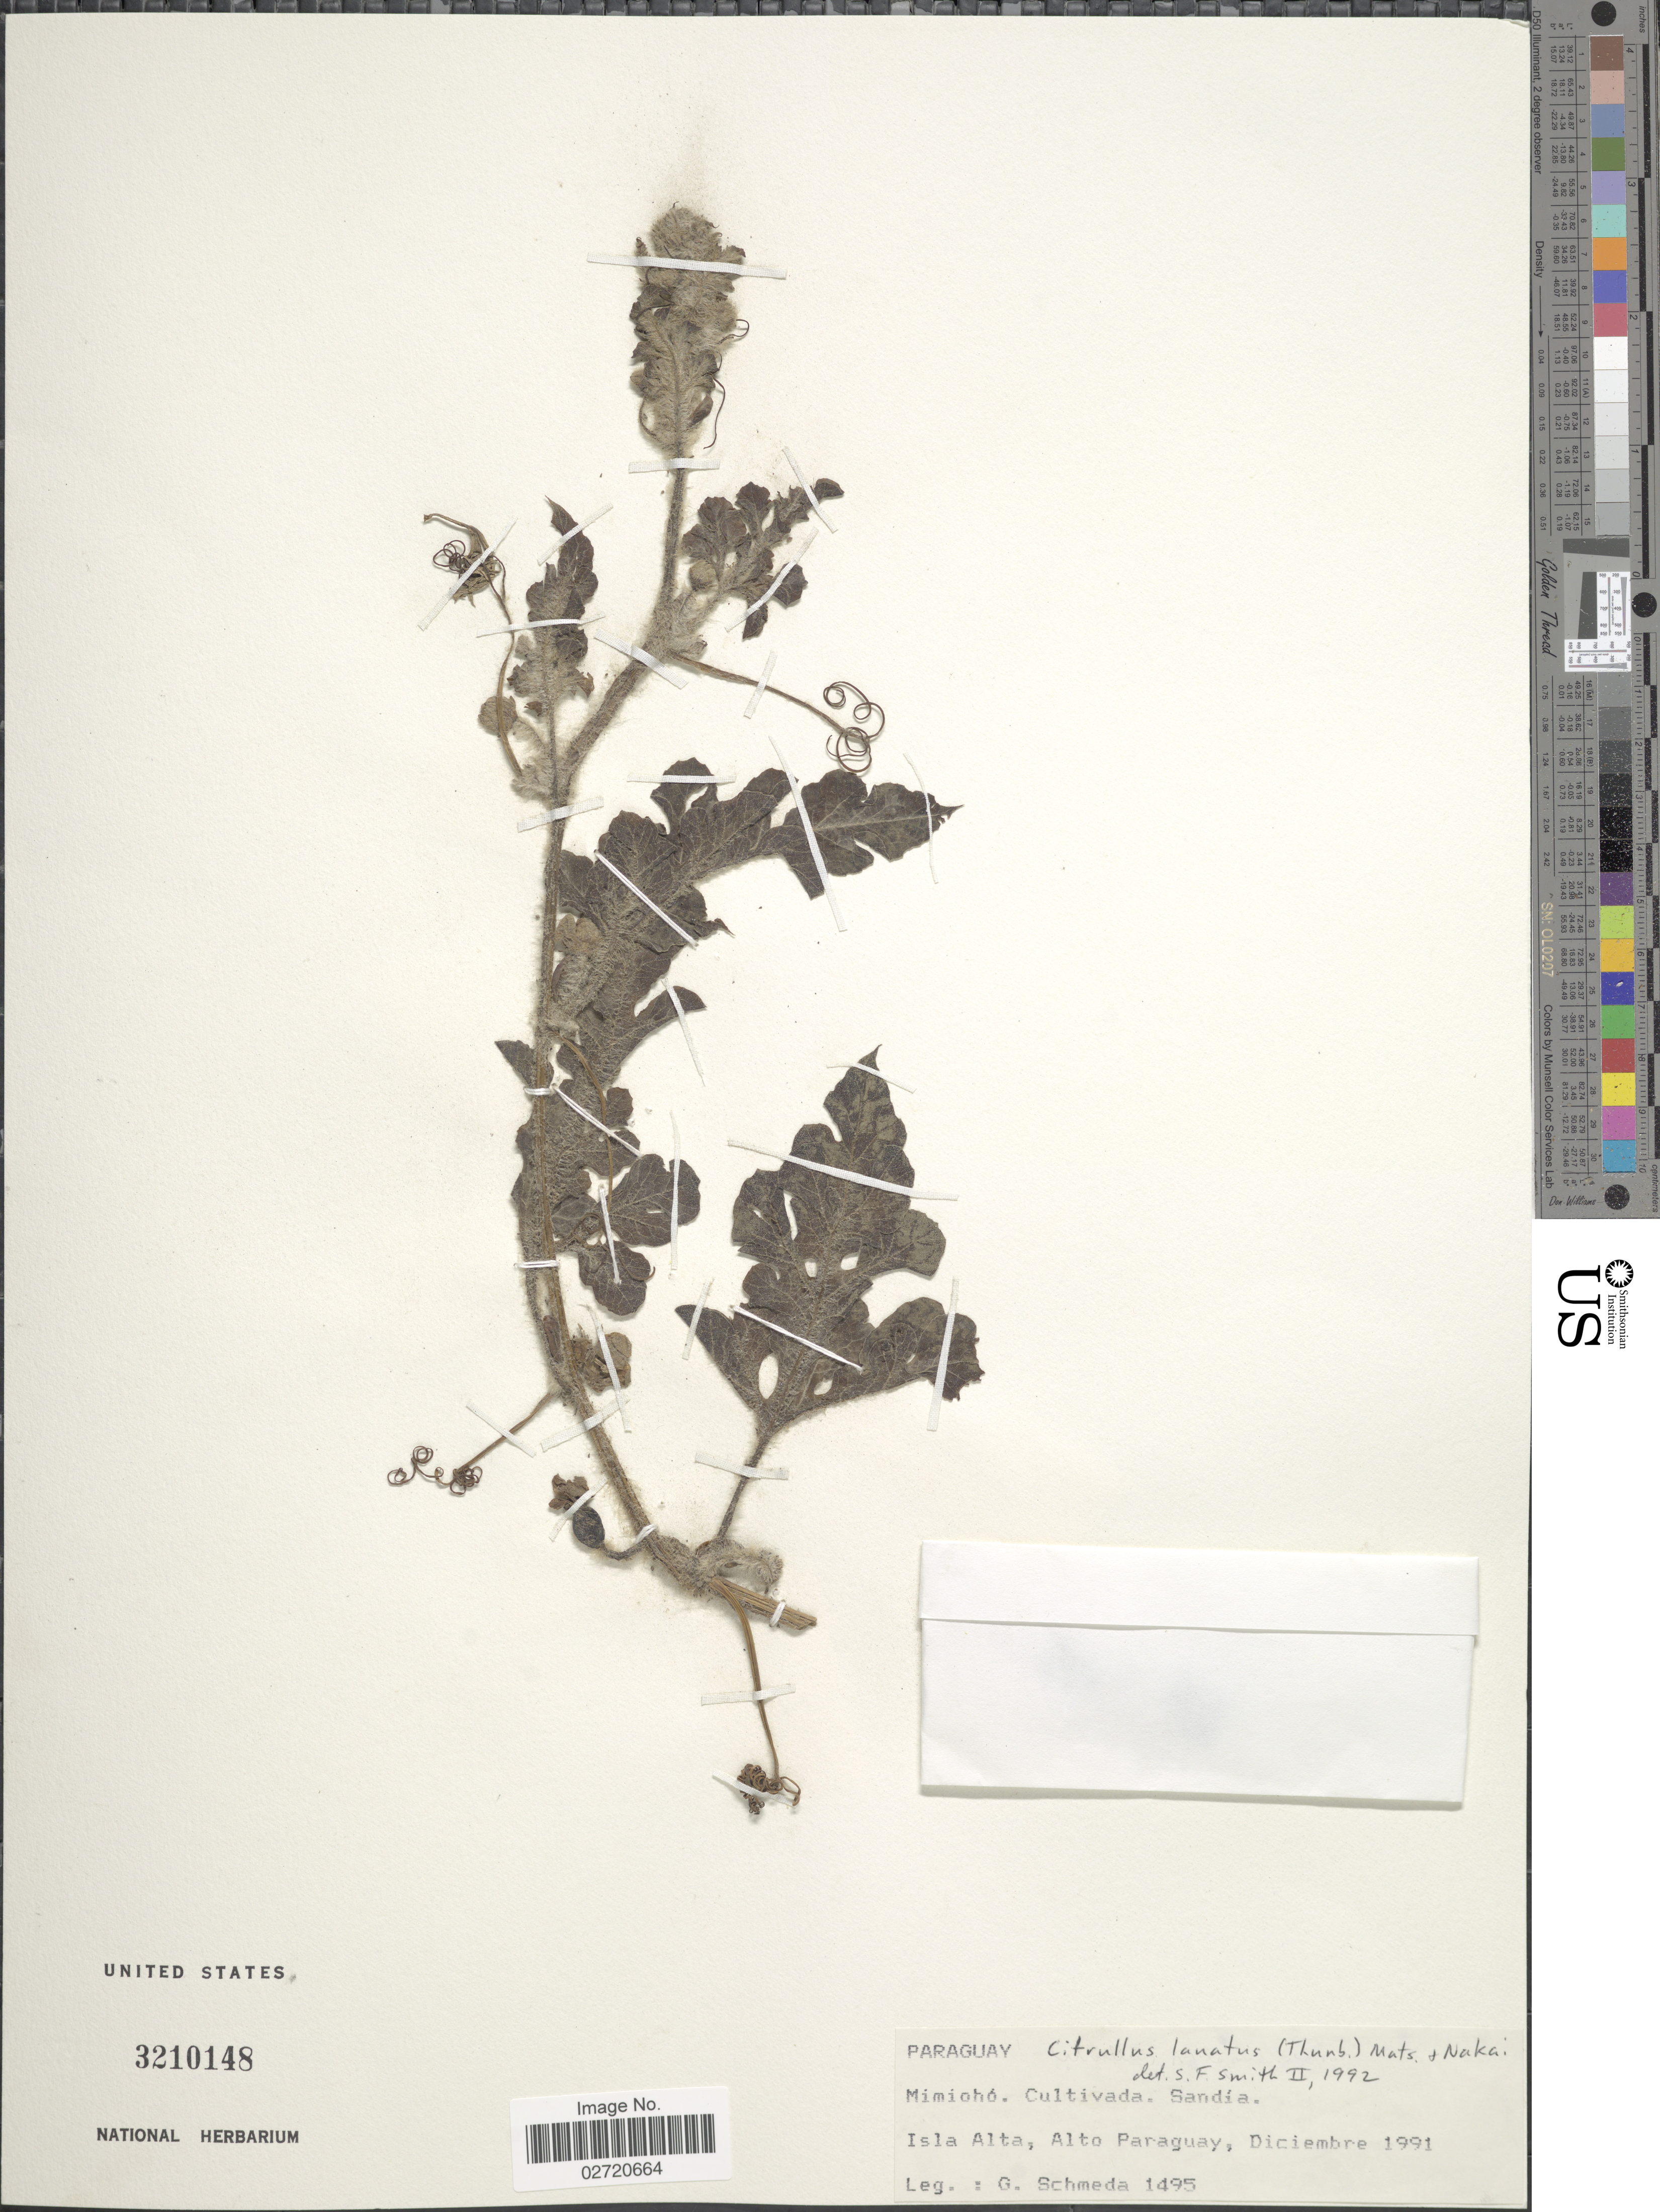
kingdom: Plantae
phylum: Tracheophyta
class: Magnoliopsida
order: Cucurbitales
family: Cucurbitaceae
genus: Citrullus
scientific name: Citrullus lanatus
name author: (Thunb.) Matsum. & Nakai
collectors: G. Schmeda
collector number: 1495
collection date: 1991-12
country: Paraguay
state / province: Alto Paraguay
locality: Isla Alta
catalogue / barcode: US 3210148